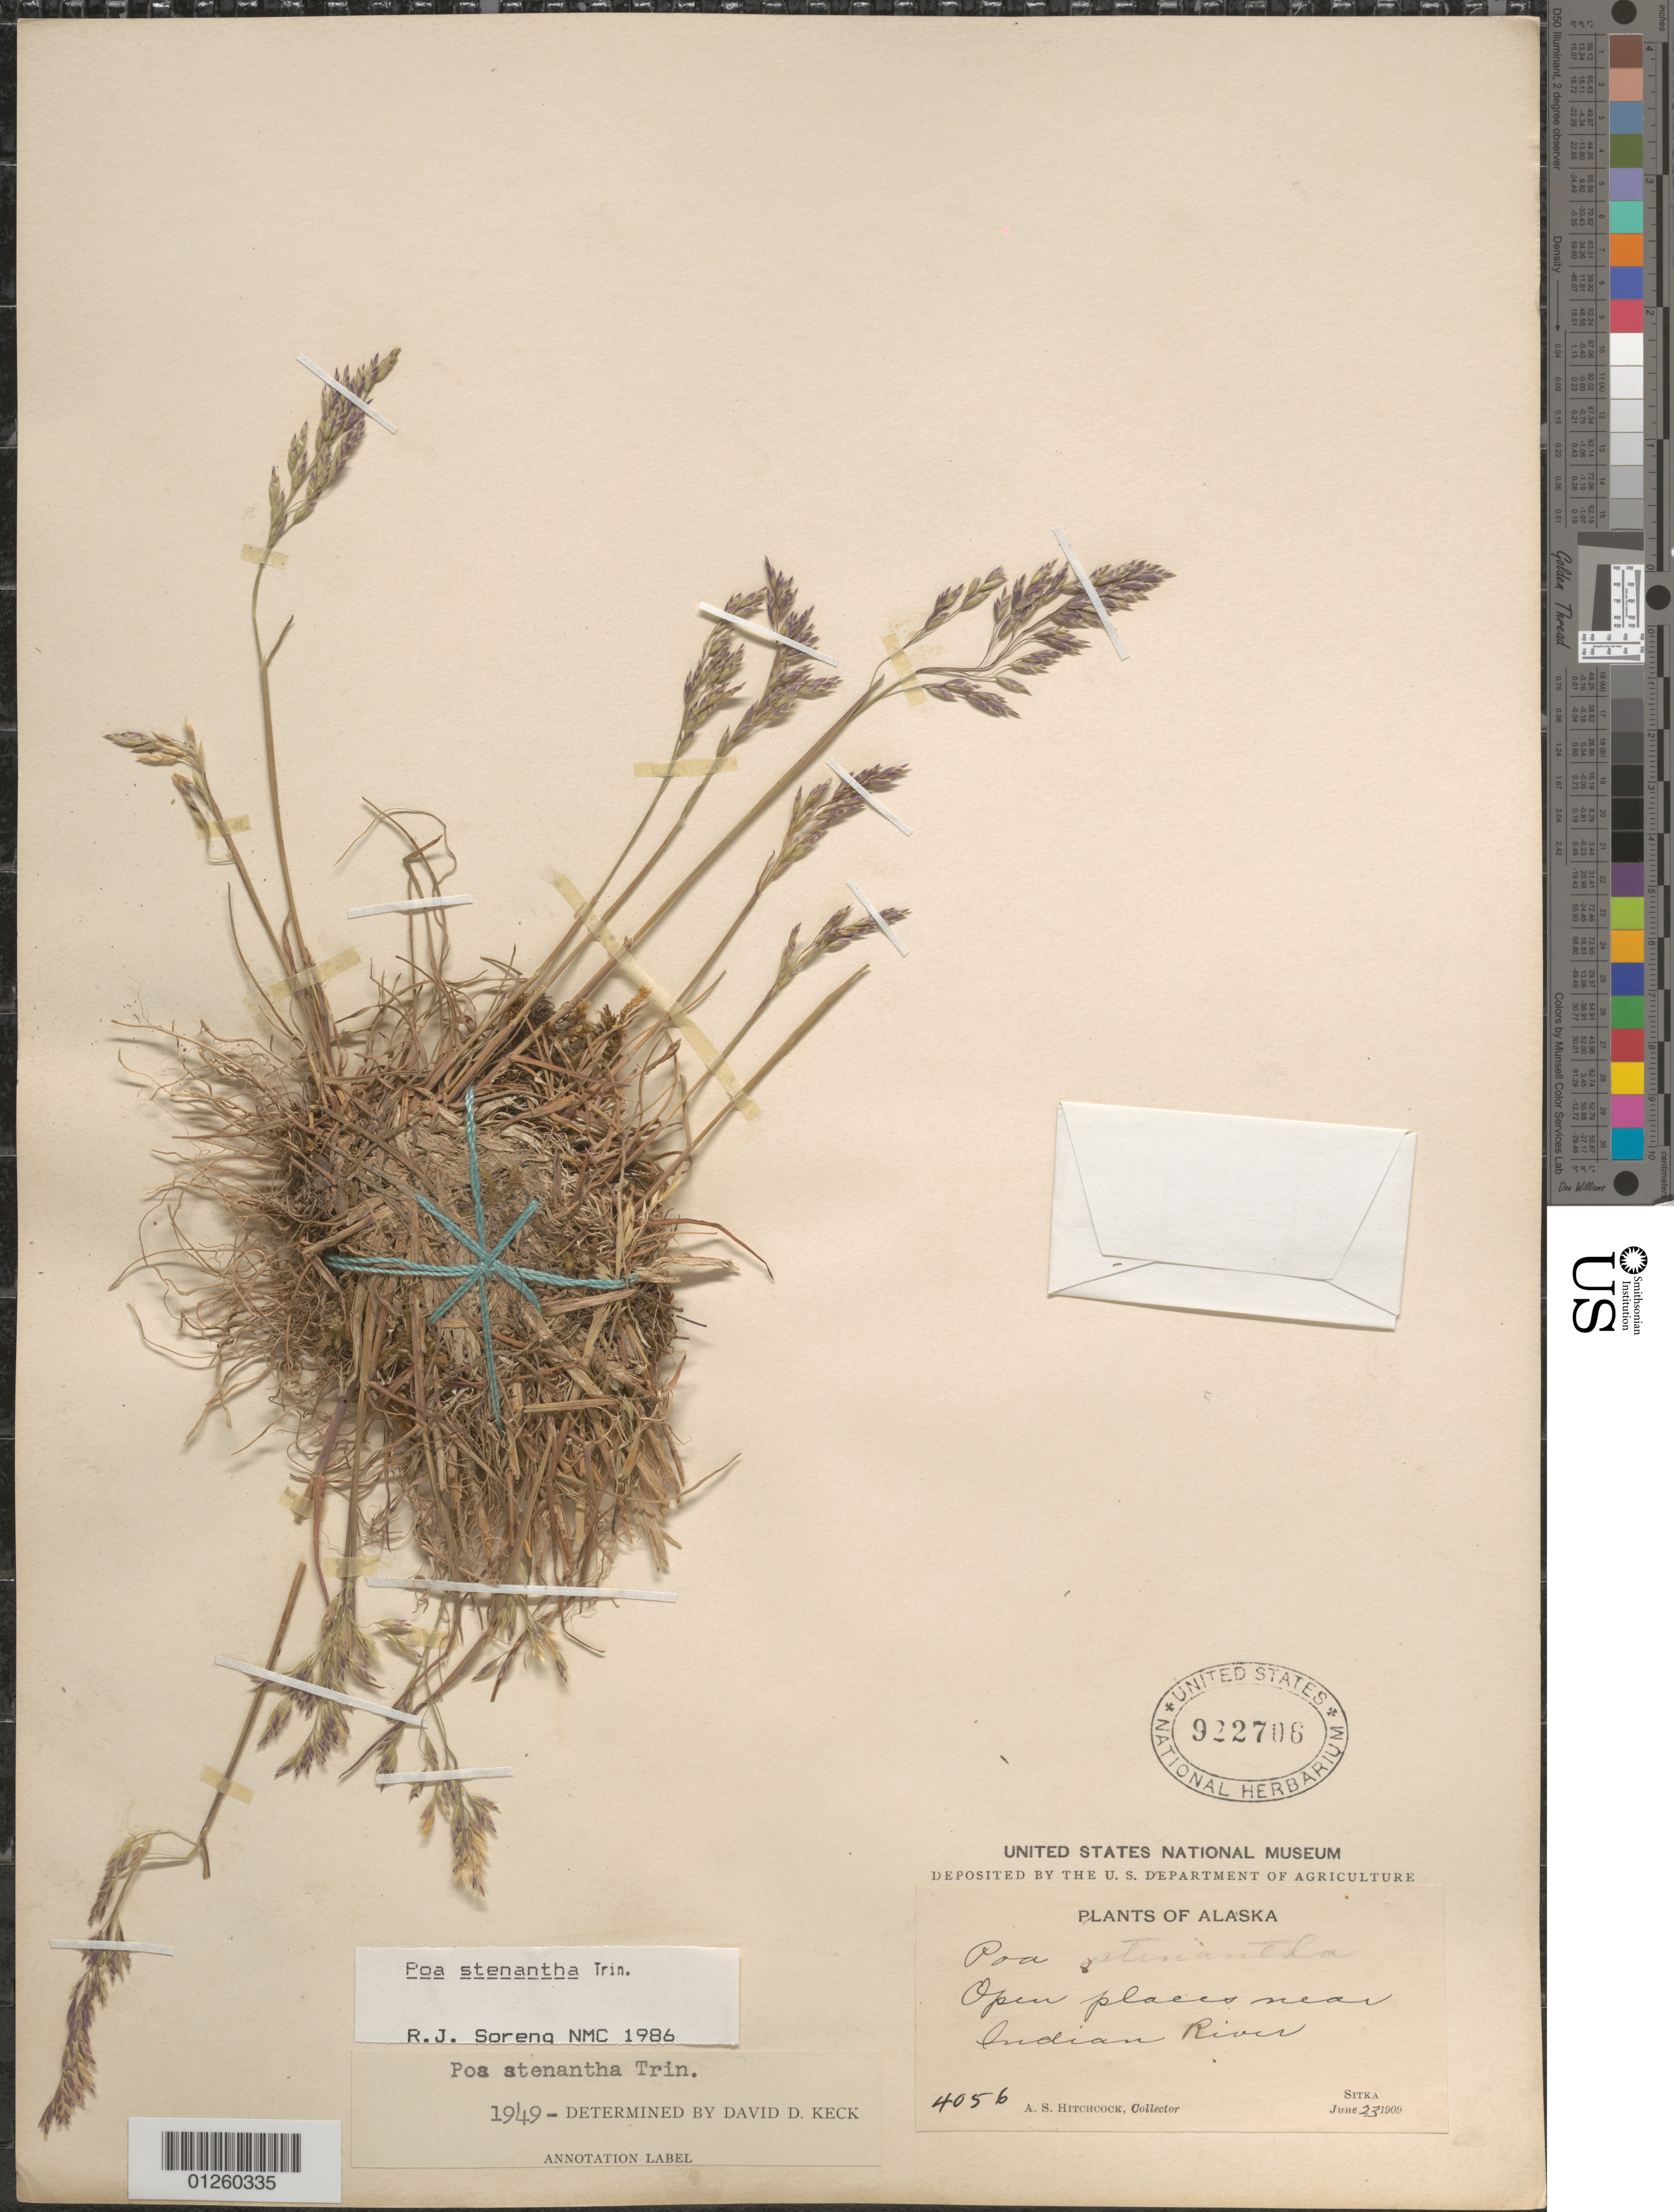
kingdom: Plantae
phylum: Tracheophyta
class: Liliopsida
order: Poales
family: Poaceae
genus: Poa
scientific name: Poa stenantha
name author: Trin.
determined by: Soreng, Robert J., Research Associate (BOT), Smithsonian Institution - National Museum of Natural History (UNITED STATES)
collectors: A. S. Hitchcock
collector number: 4056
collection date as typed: June 23, 1909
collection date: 1909-06-23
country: United States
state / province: Alaska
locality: Sitka, open places near Indian River.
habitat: Open places near Indian River.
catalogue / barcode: US 922706